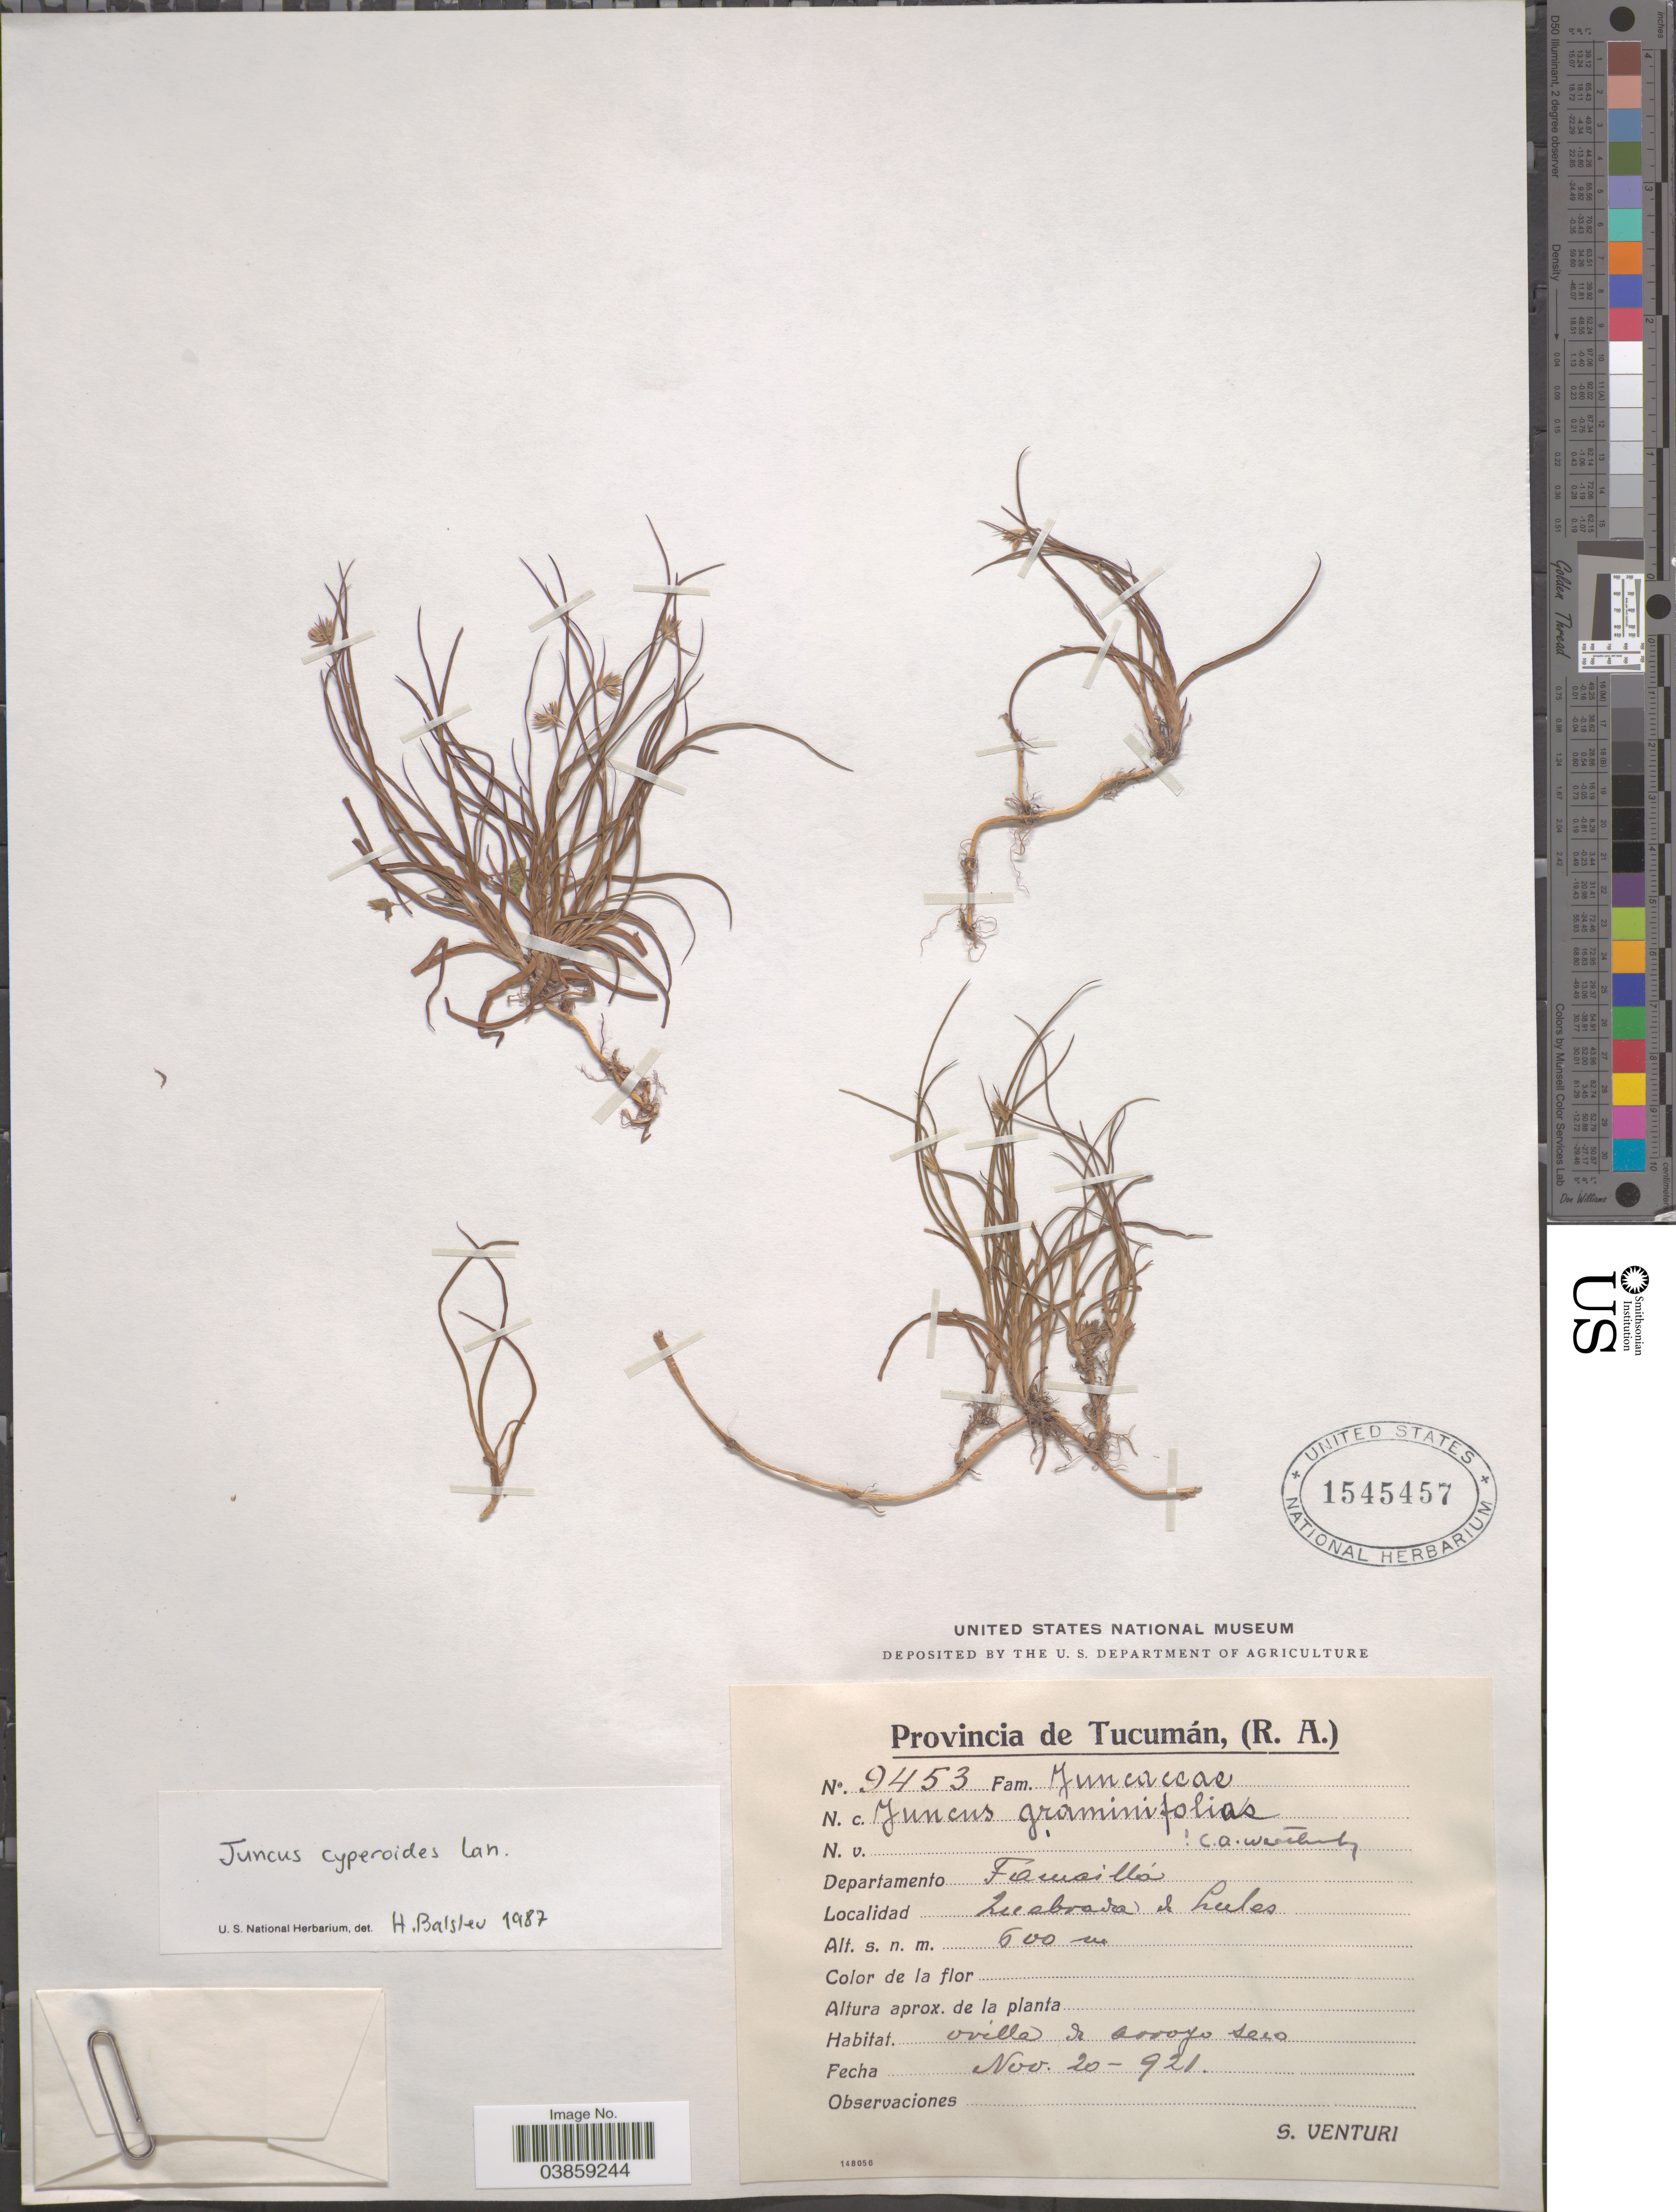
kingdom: Plantae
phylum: Tracheophyta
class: Liliopsida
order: Poales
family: Juncaceae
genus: Juncus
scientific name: Juncus cyperoides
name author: Laharpe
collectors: S. Venturi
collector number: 9453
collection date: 1921-11-20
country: Argentina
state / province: Tucuman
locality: Departamento Famaillá. Quebrada de Lules.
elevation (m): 600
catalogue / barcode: US 1545457